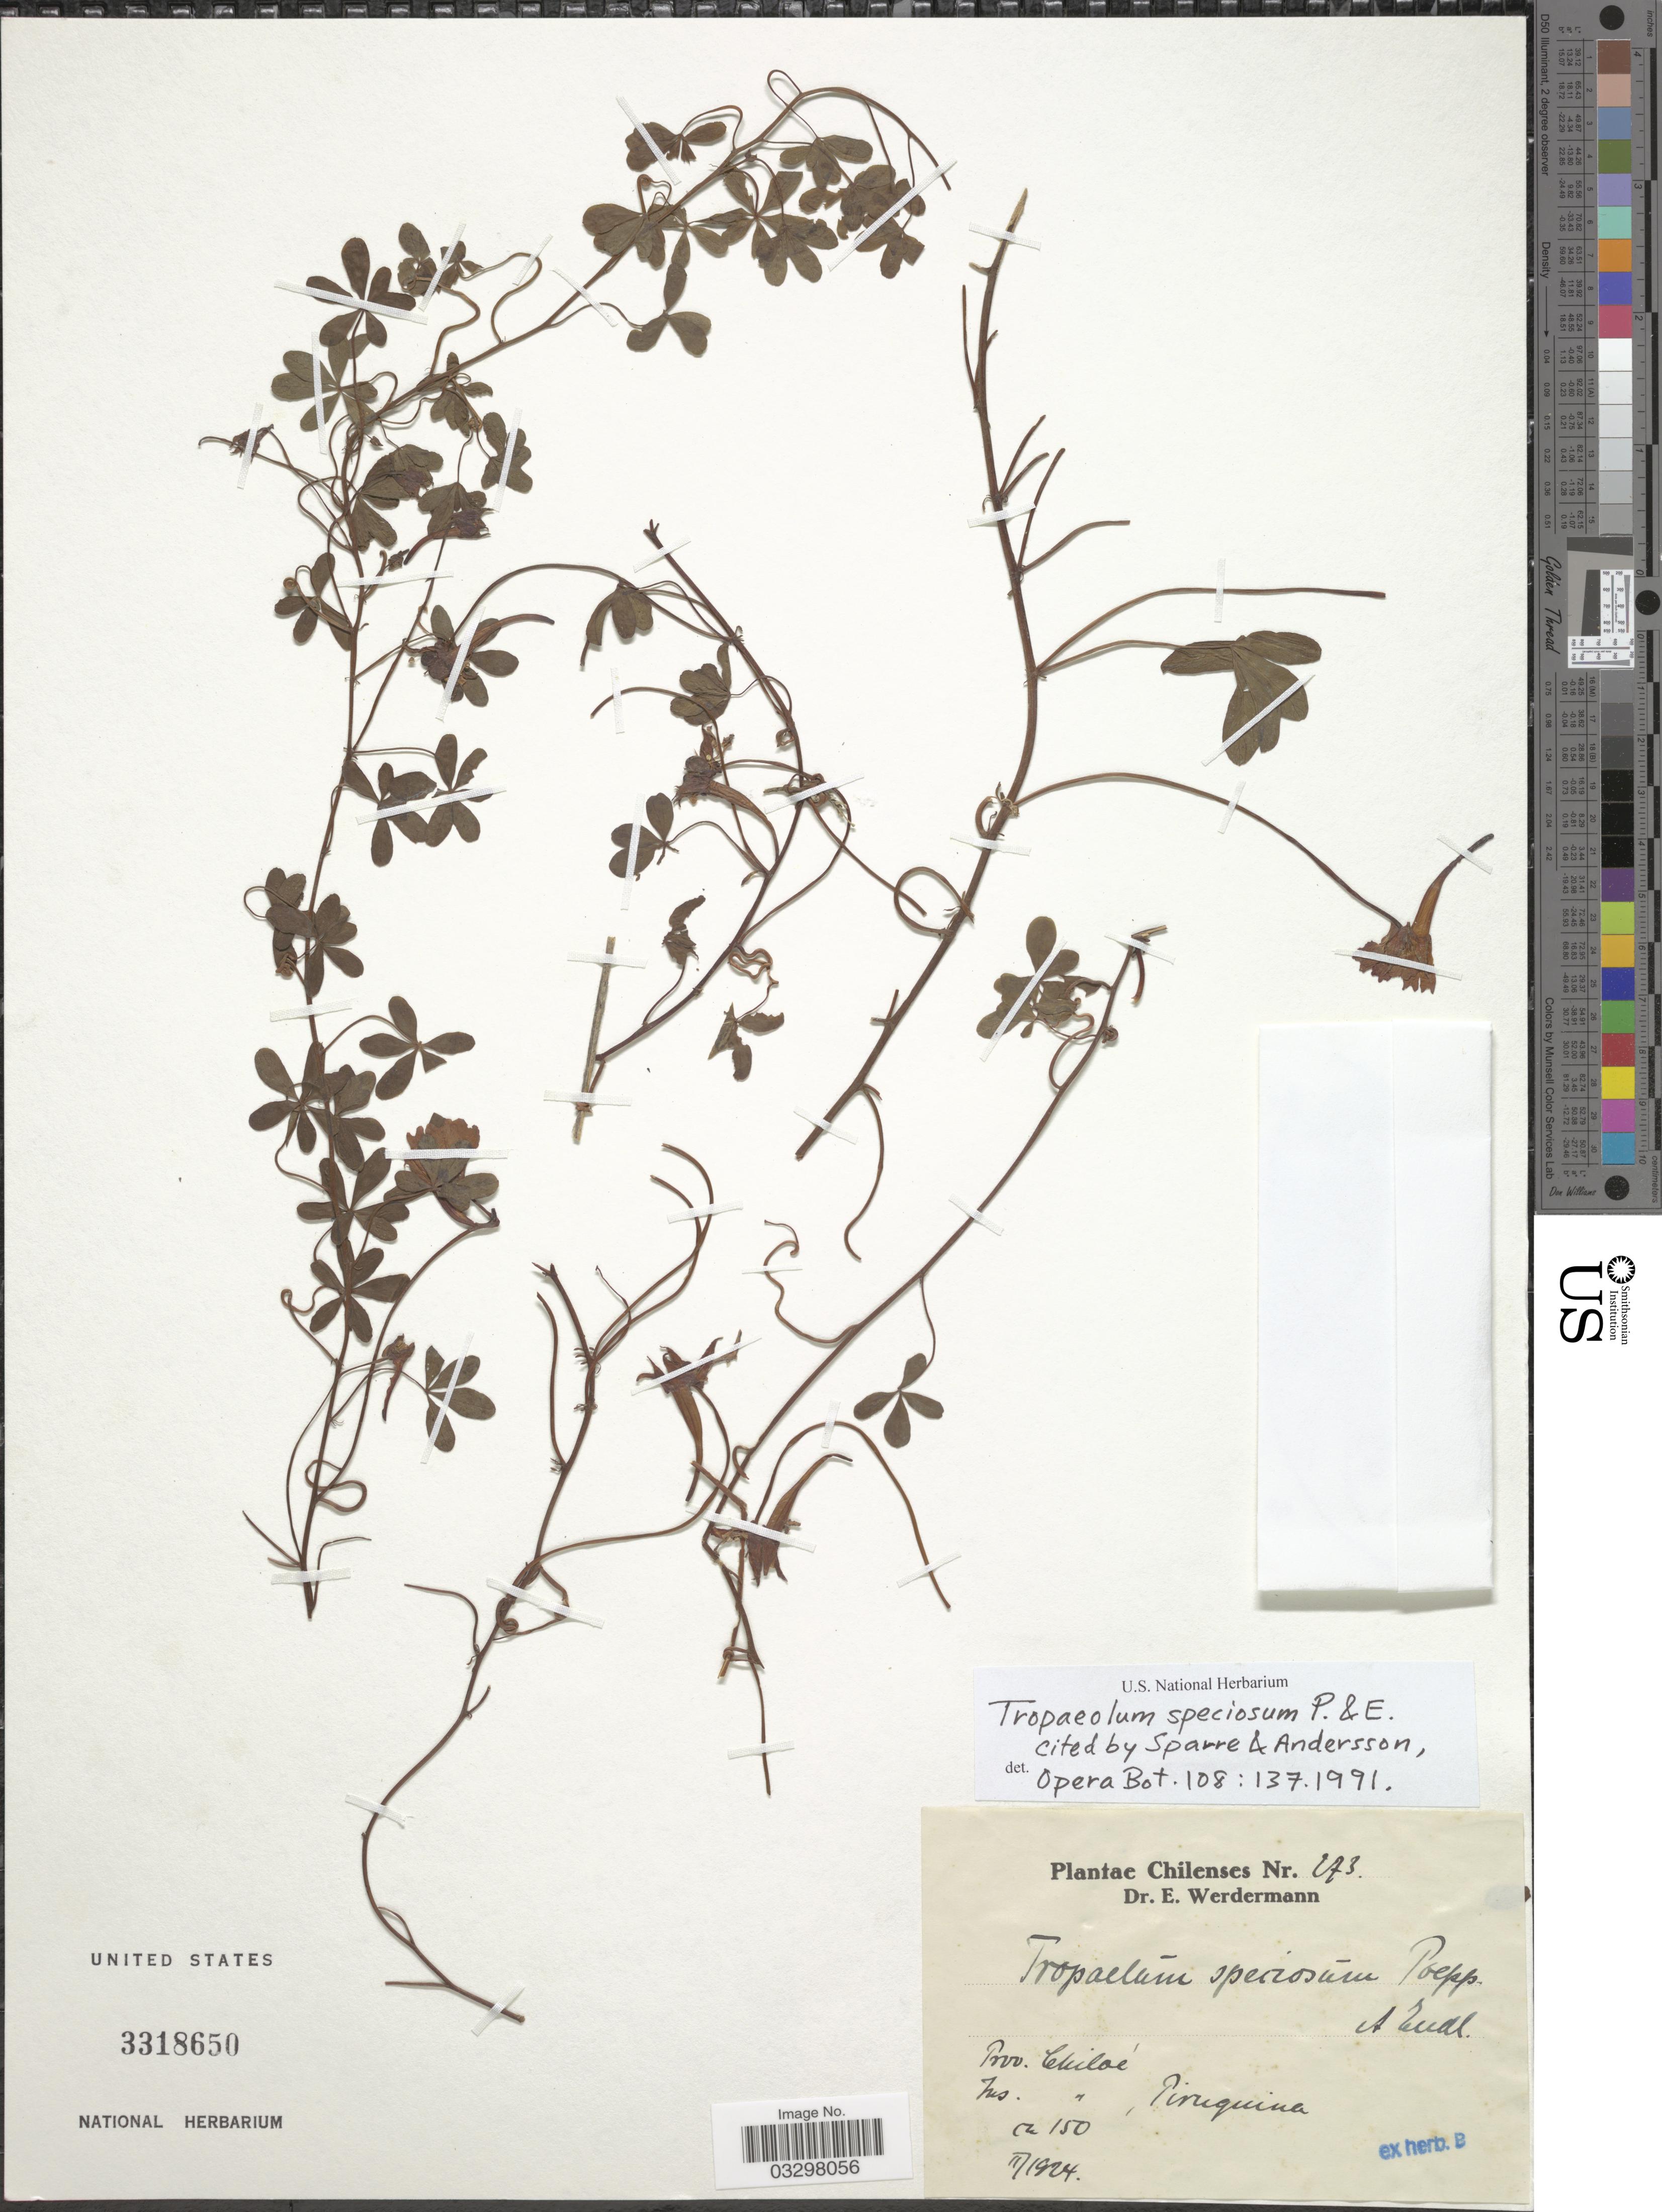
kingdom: Plantae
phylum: Tracheophyta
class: Magnoliopsida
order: Brassicales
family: Tropaeolaceae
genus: Tropaeolum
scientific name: Tropaeolum speciosum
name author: Poepp. & Endl.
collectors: E. Werdermann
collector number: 273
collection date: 1924-11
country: Chile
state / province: Arica y Parinacota (XV)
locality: Prov. Chiloé, Ins. Chiloé, Piruquina.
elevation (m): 46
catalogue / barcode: US 3318650